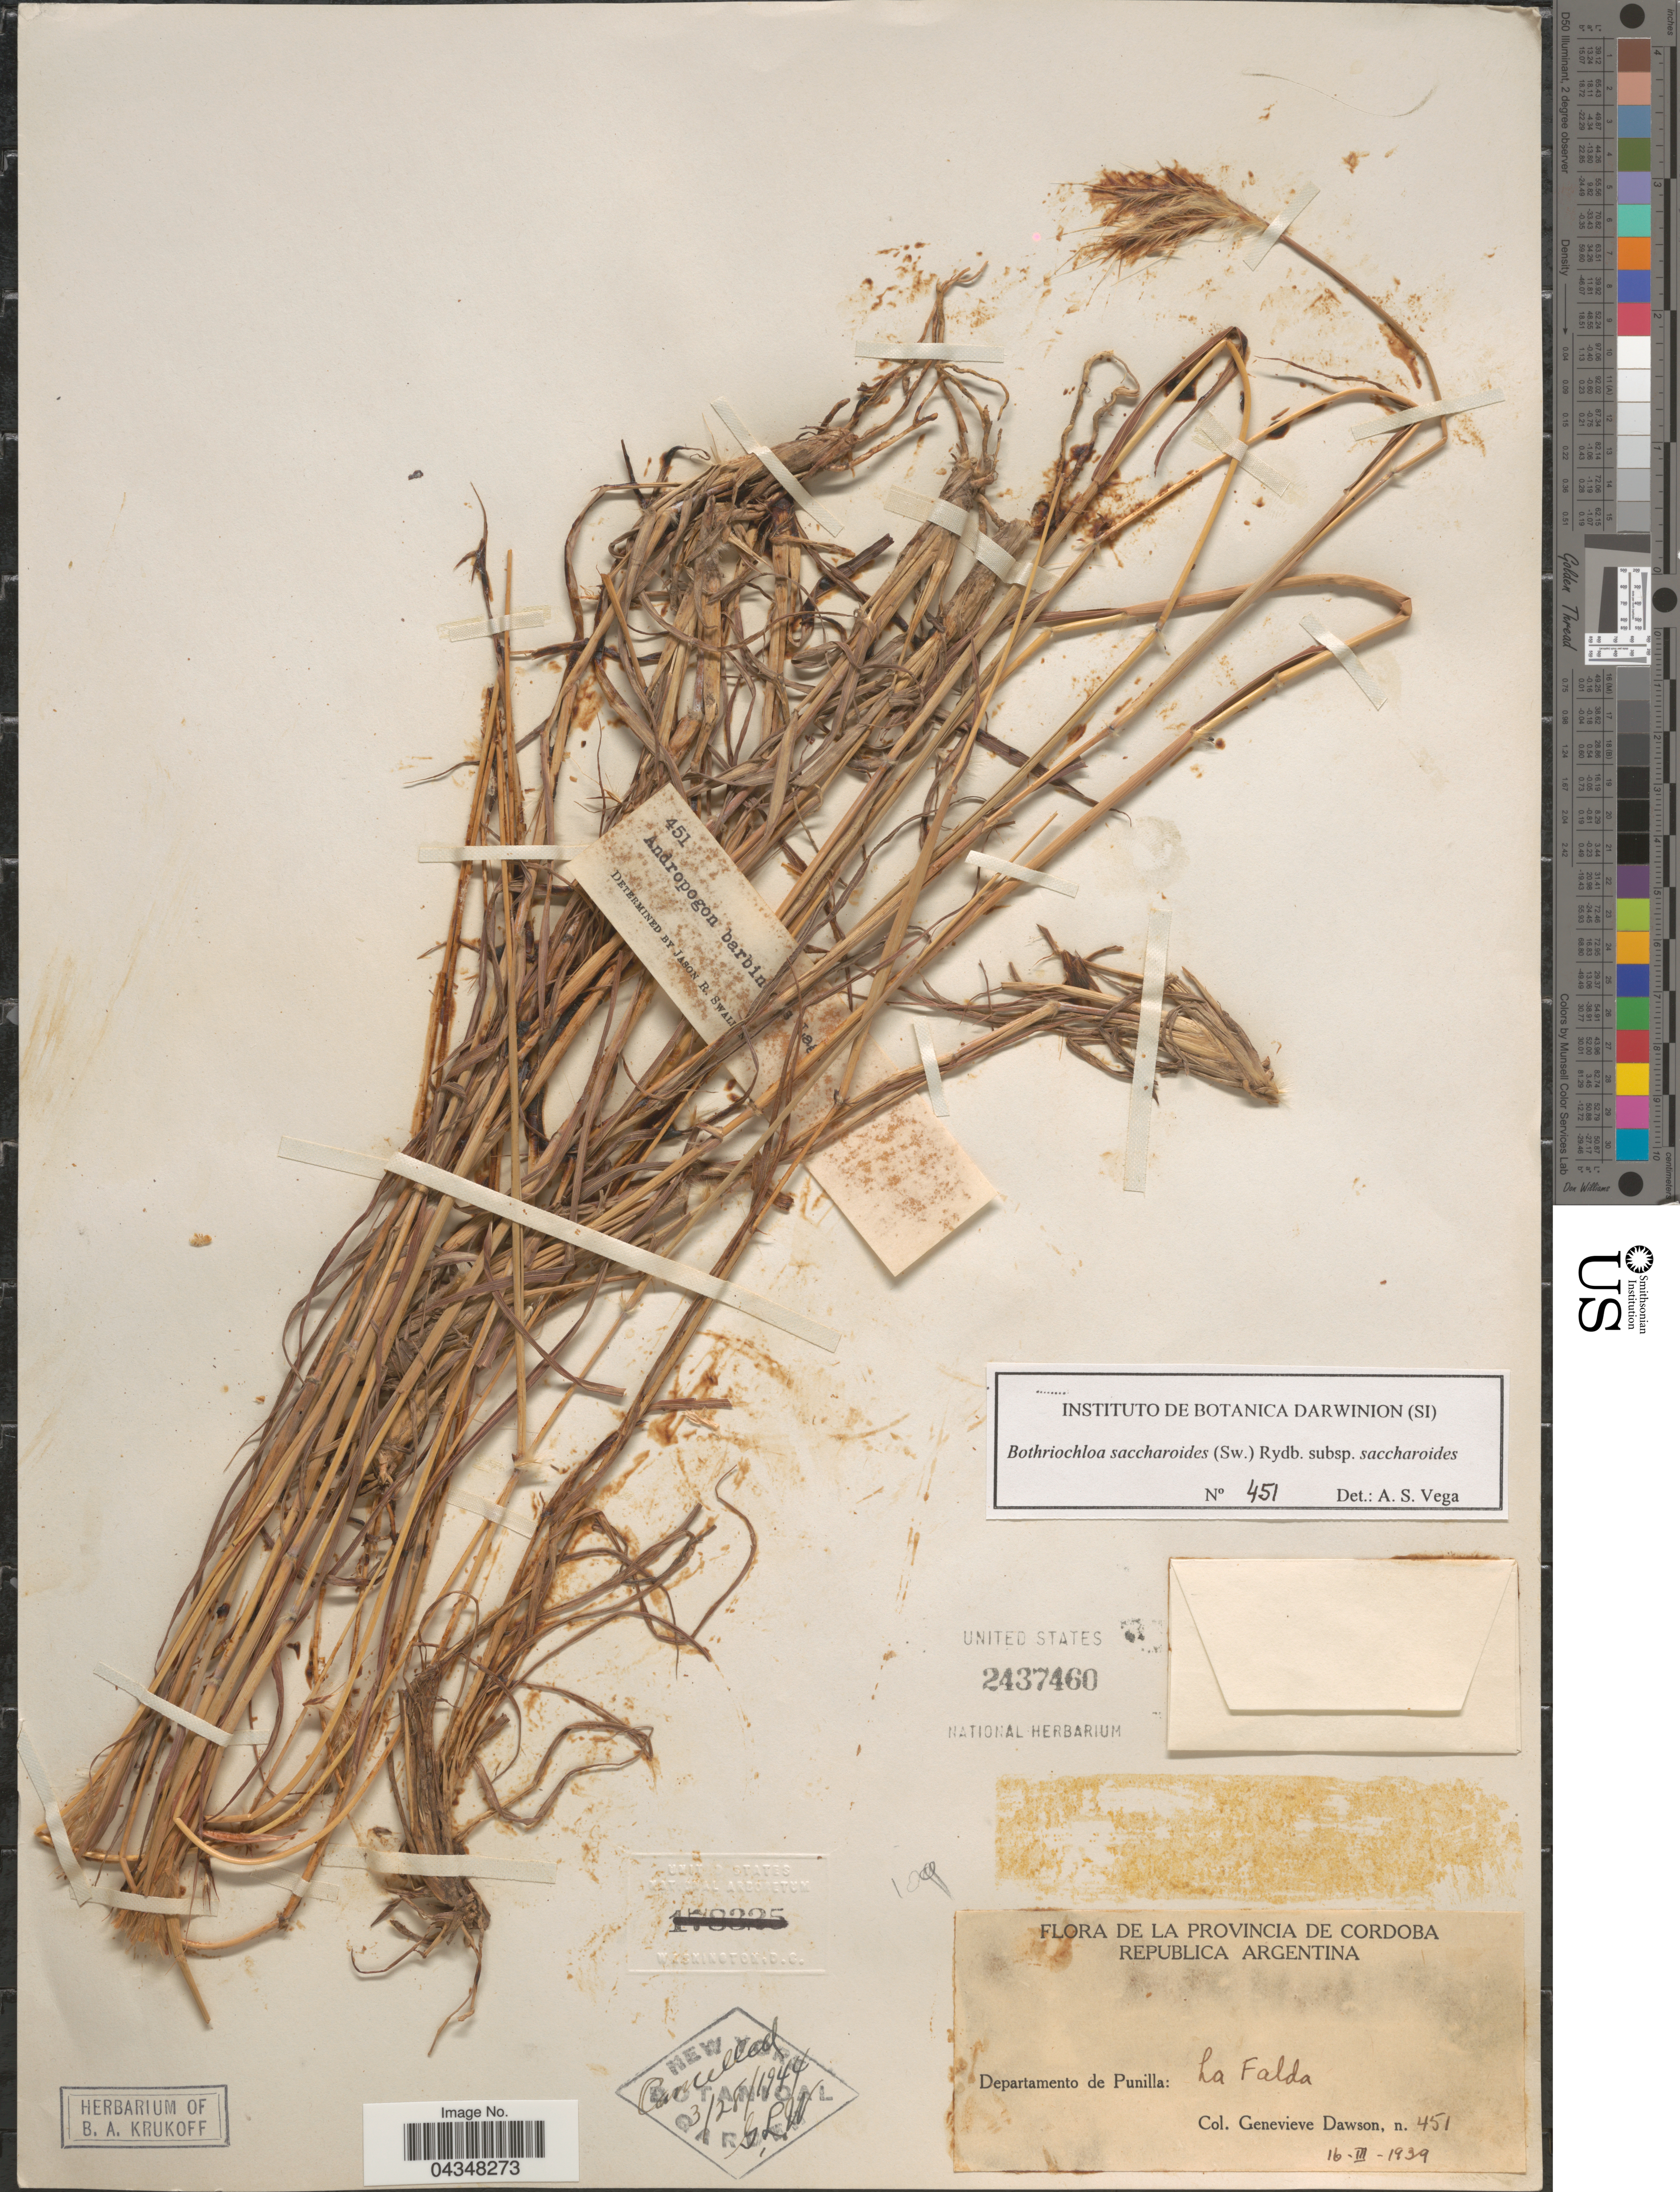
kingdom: Plantae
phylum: Tracheophyta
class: Liliopsida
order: Poales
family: Poaceae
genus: Bothriochloa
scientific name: Bothriochloa laguroides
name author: (DC.) Herter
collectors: G. Dawson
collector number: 451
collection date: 1939-03-16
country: Argentina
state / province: Cordoba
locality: Republica Argentina. Departamento de Punilla: La Falda.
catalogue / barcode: US 2437460